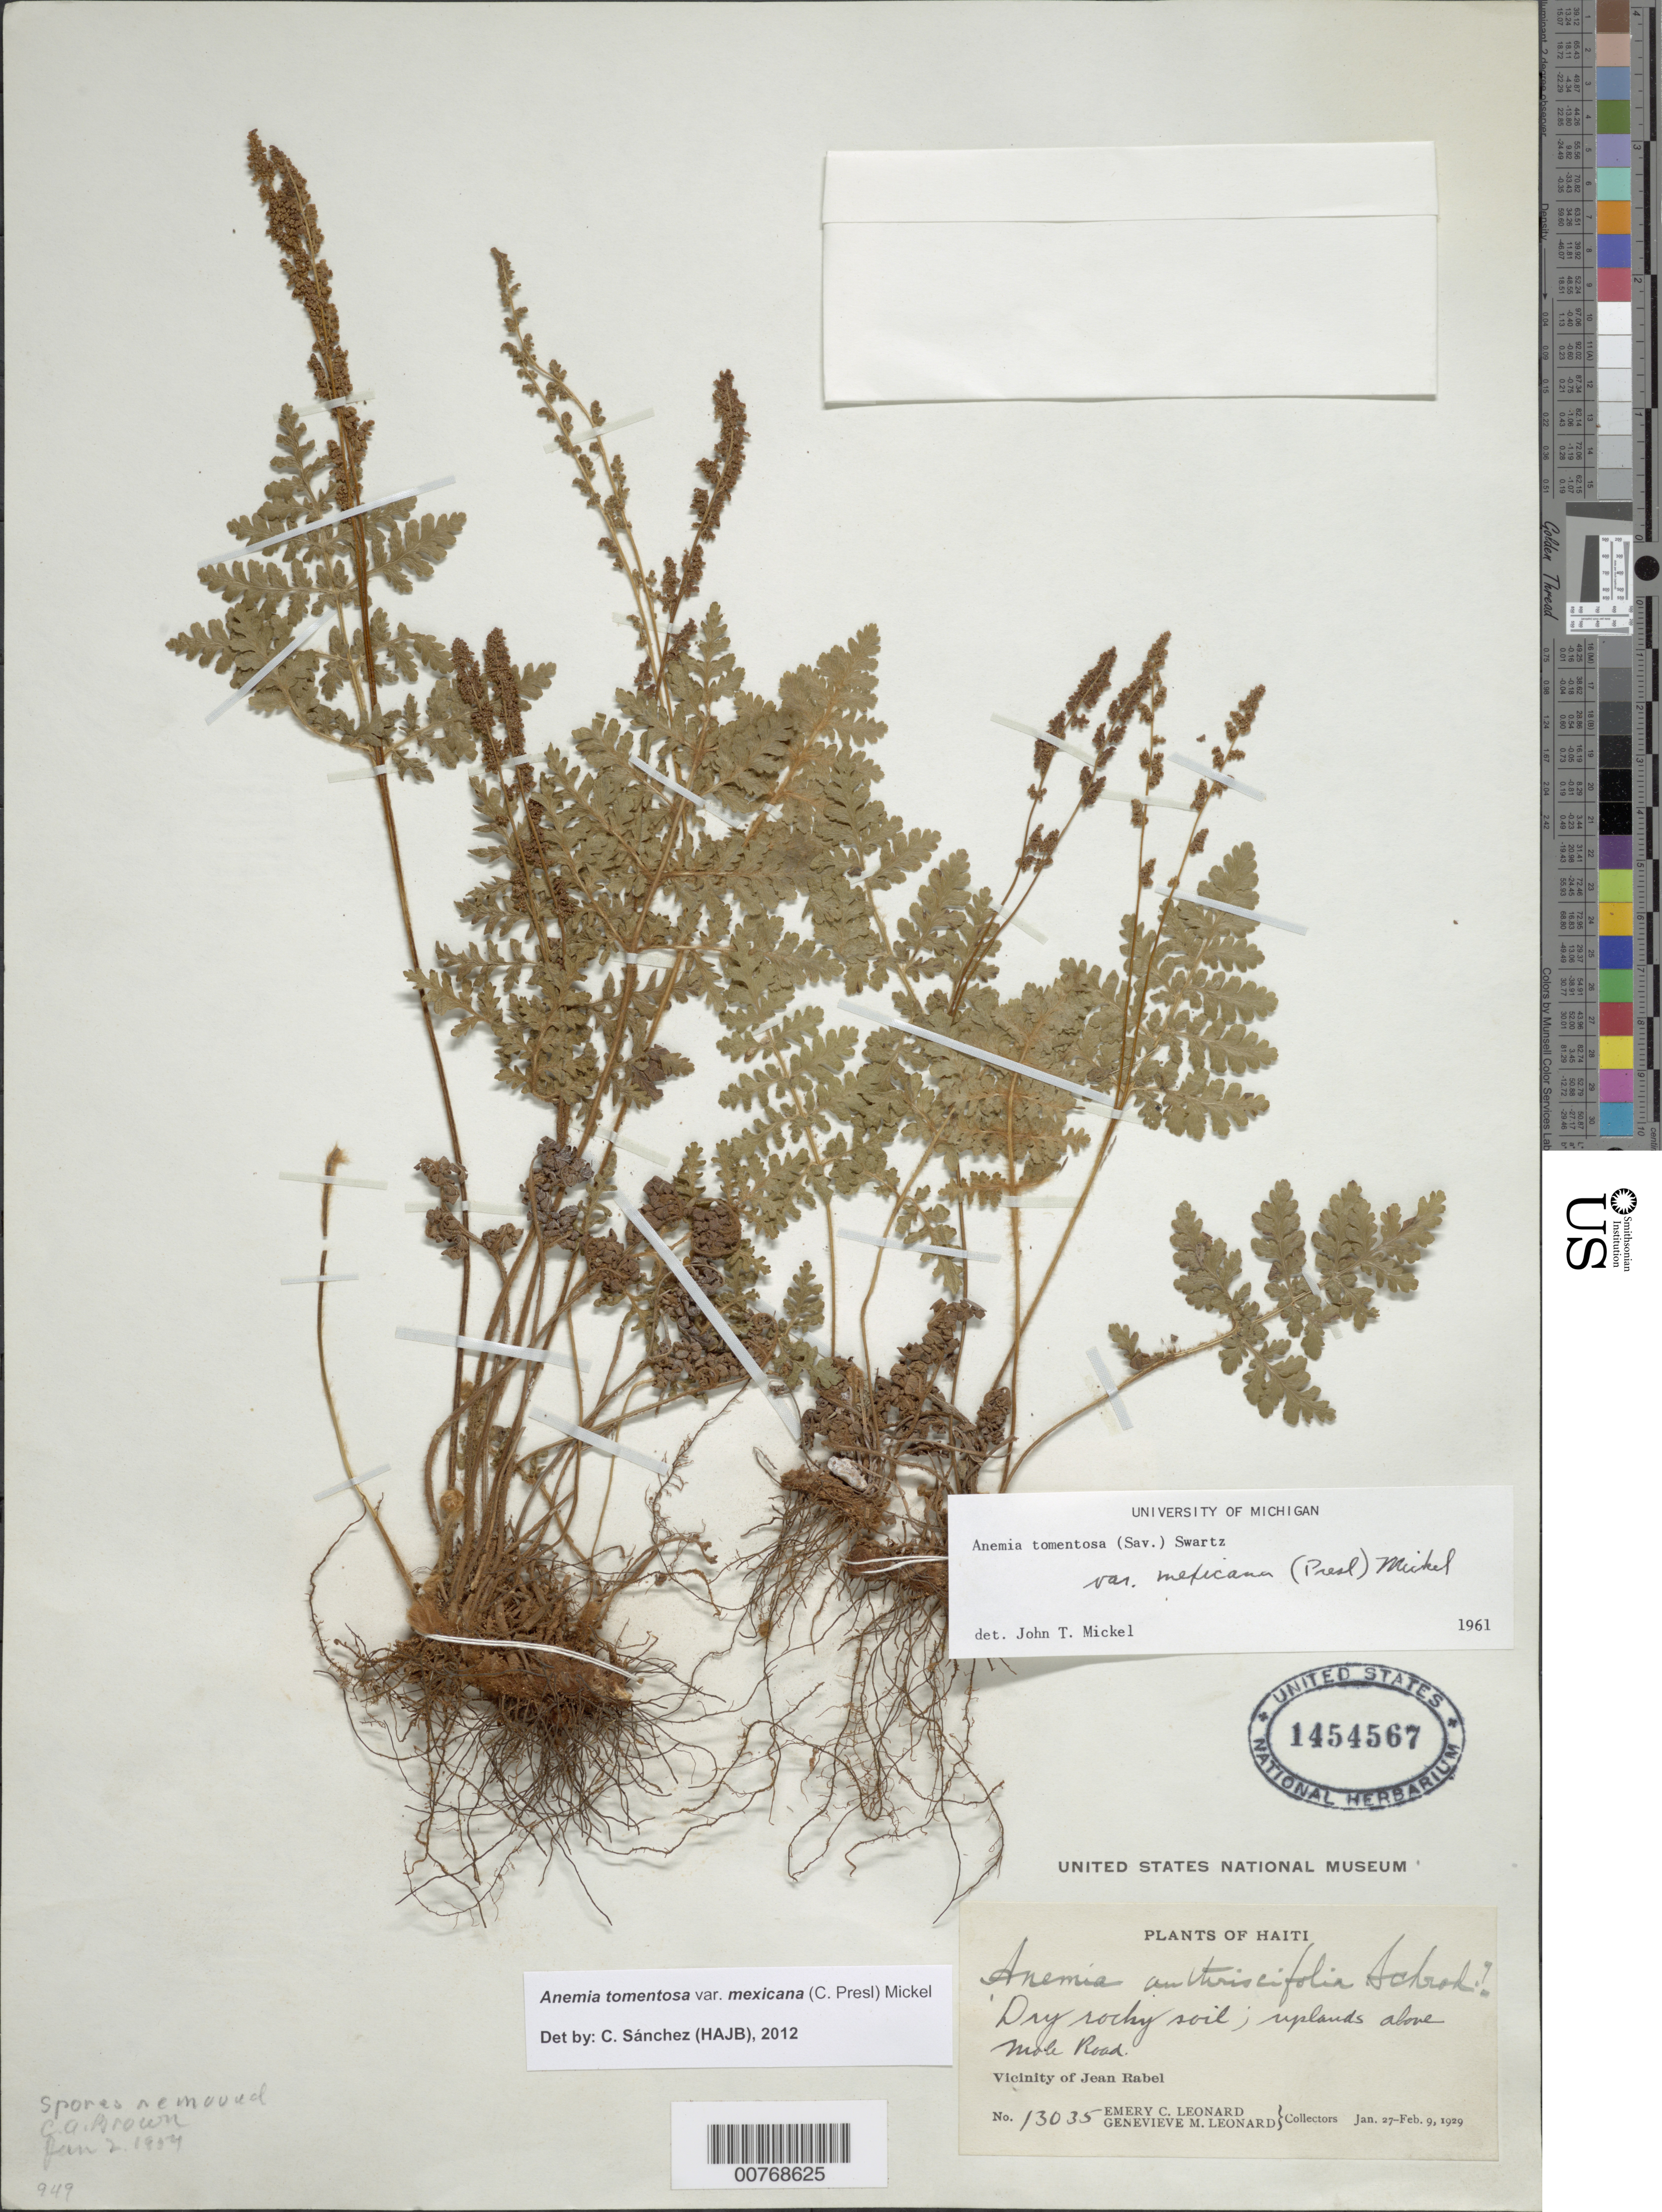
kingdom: Plantae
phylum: Tracheophyta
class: Polypodiopsida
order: Schizaeales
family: Anemiaceae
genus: Anemia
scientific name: Anemia tomentosa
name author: (Sav.) Sw.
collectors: E. C. Leonard & G. M. Leonard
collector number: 13035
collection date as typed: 27 Feb 1929 09 Feb 1929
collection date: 1929-02-09/1929-02-27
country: Haiti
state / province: Nord-Óuest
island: Hispaniola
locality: Vicinity of Jean Rabel, uplands above Mole Road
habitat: Dry rocky soil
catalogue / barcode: US 1454567